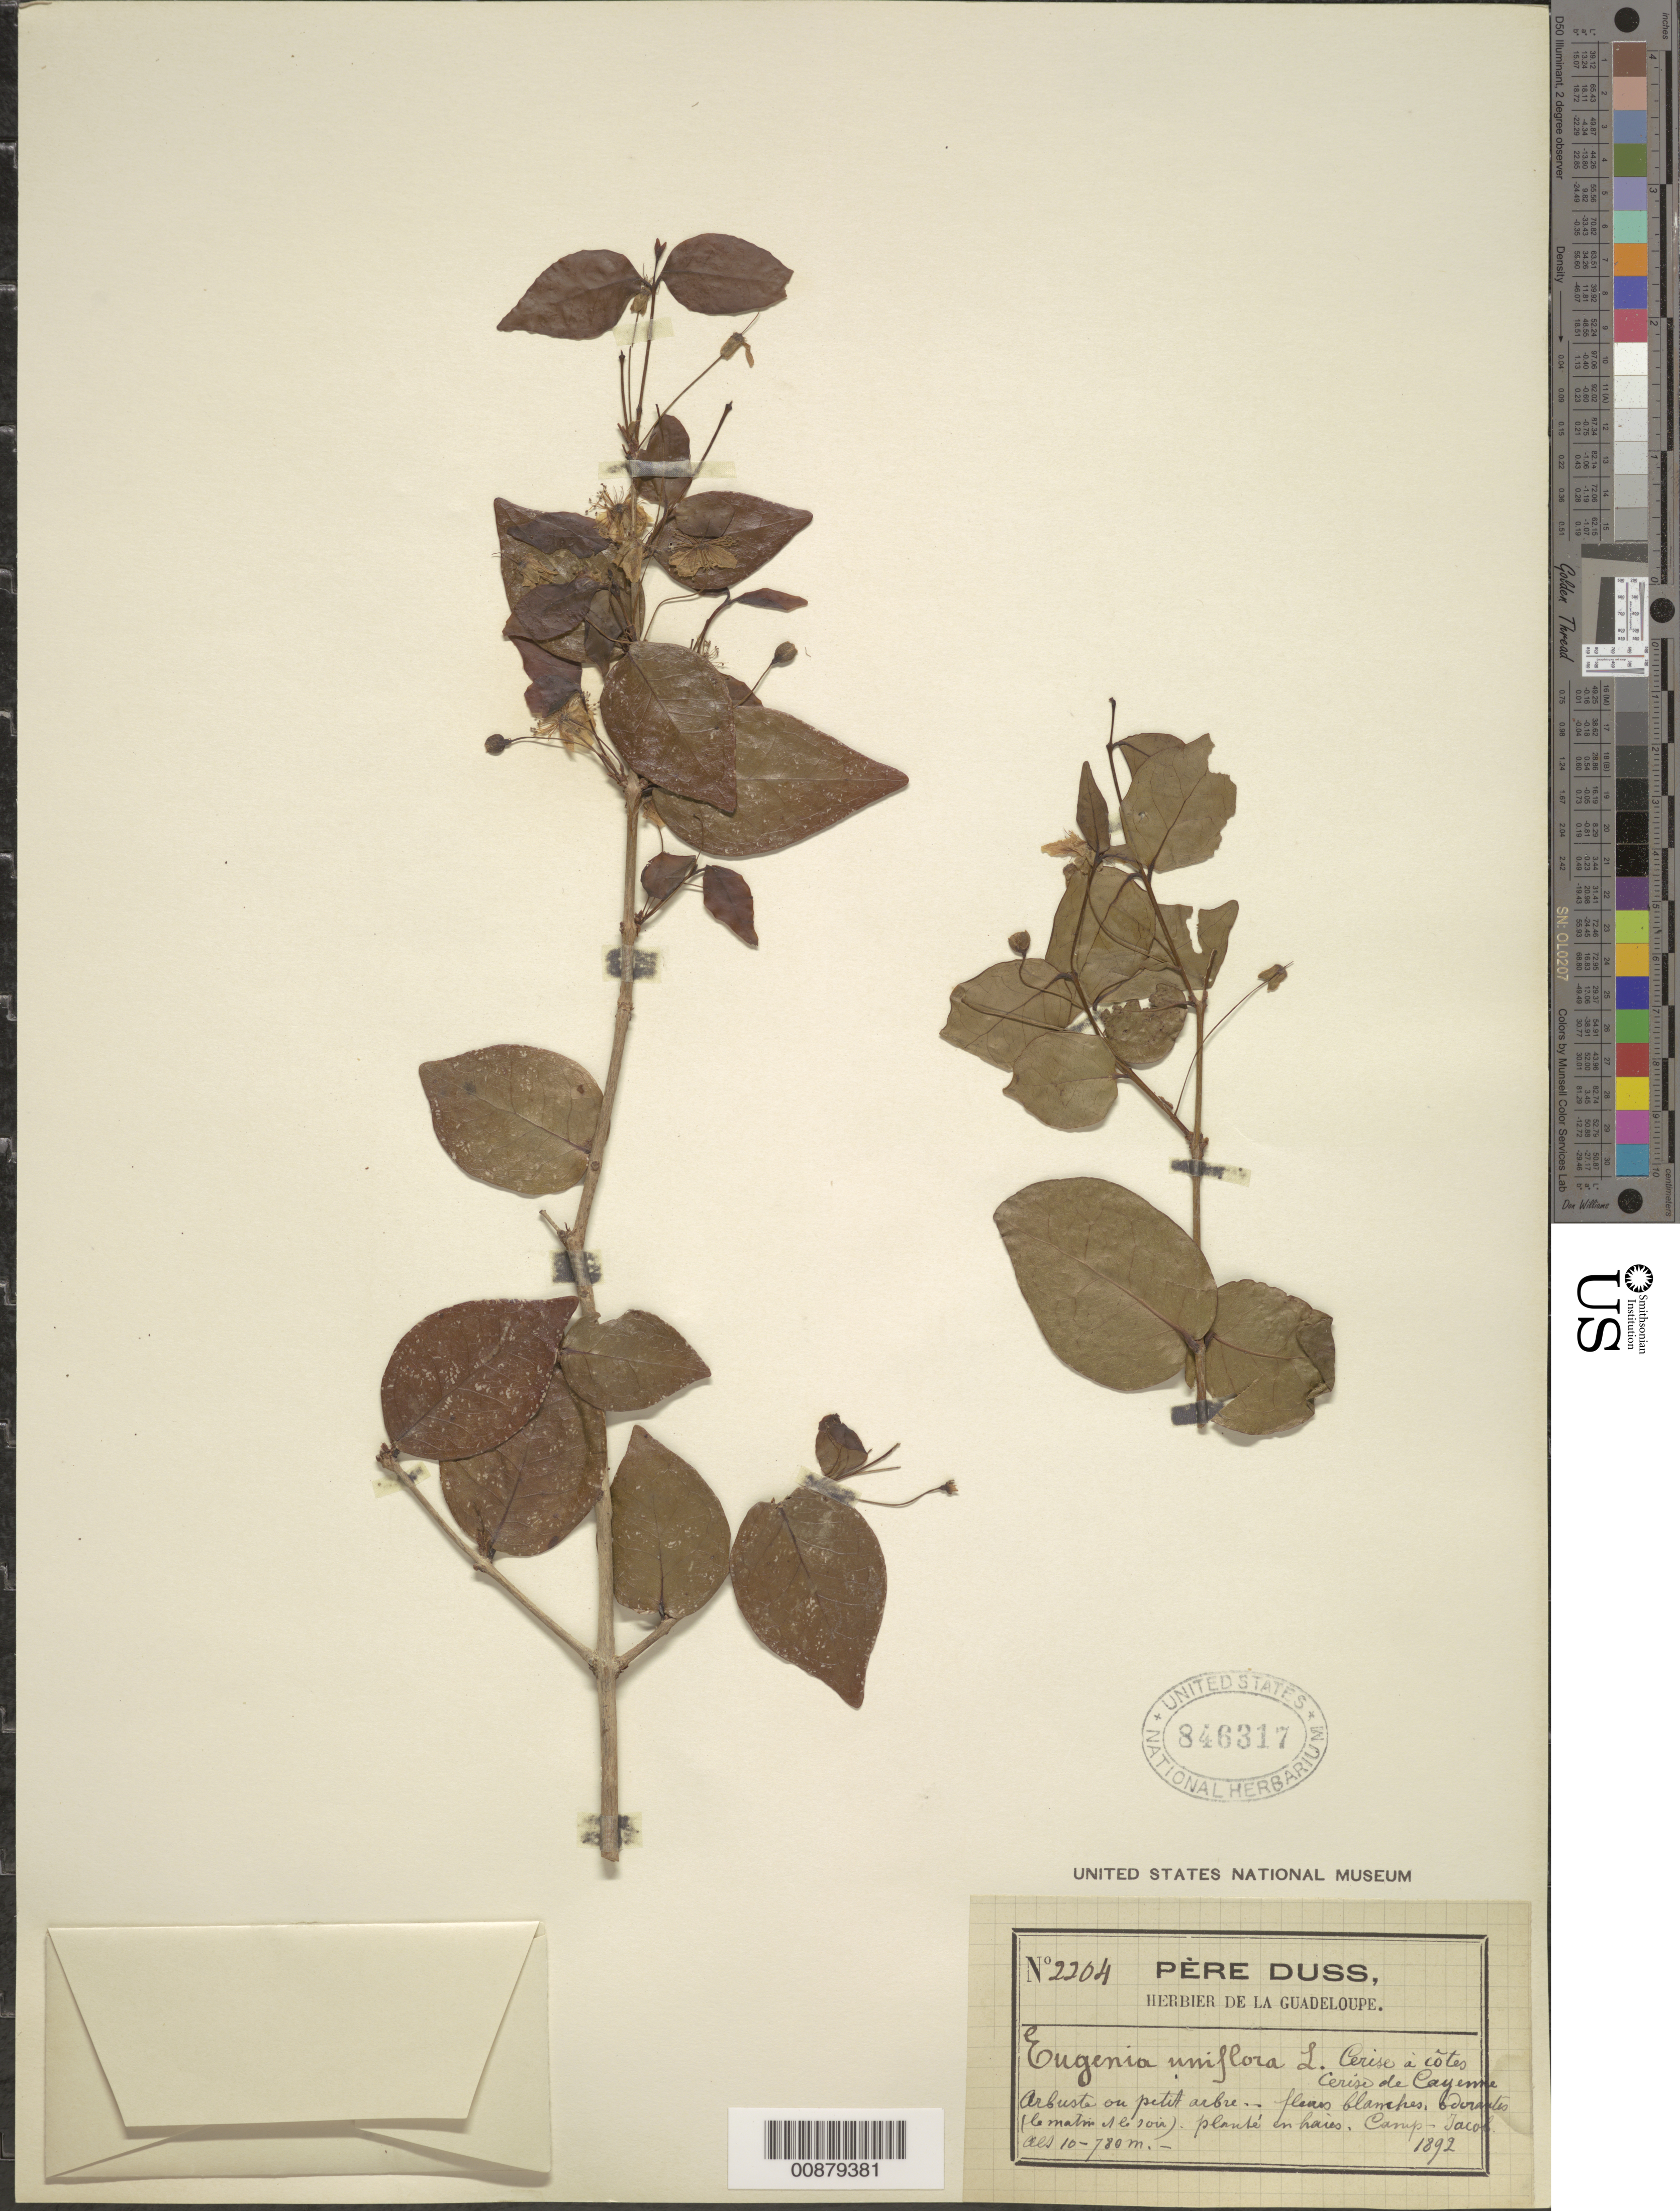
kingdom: Plantae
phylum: Tracheophyta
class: Magnoliopsida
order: Myrtales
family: Myrtaceae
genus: Eugenia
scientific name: Eugenia uniflora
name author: L.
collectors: Père Duss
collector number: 2204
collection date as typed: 1892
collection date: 1892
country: Guadeloupe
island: Basse Terre [Guadeloupe]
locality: Camp Jacob.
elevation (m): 10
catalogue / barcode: US 846317